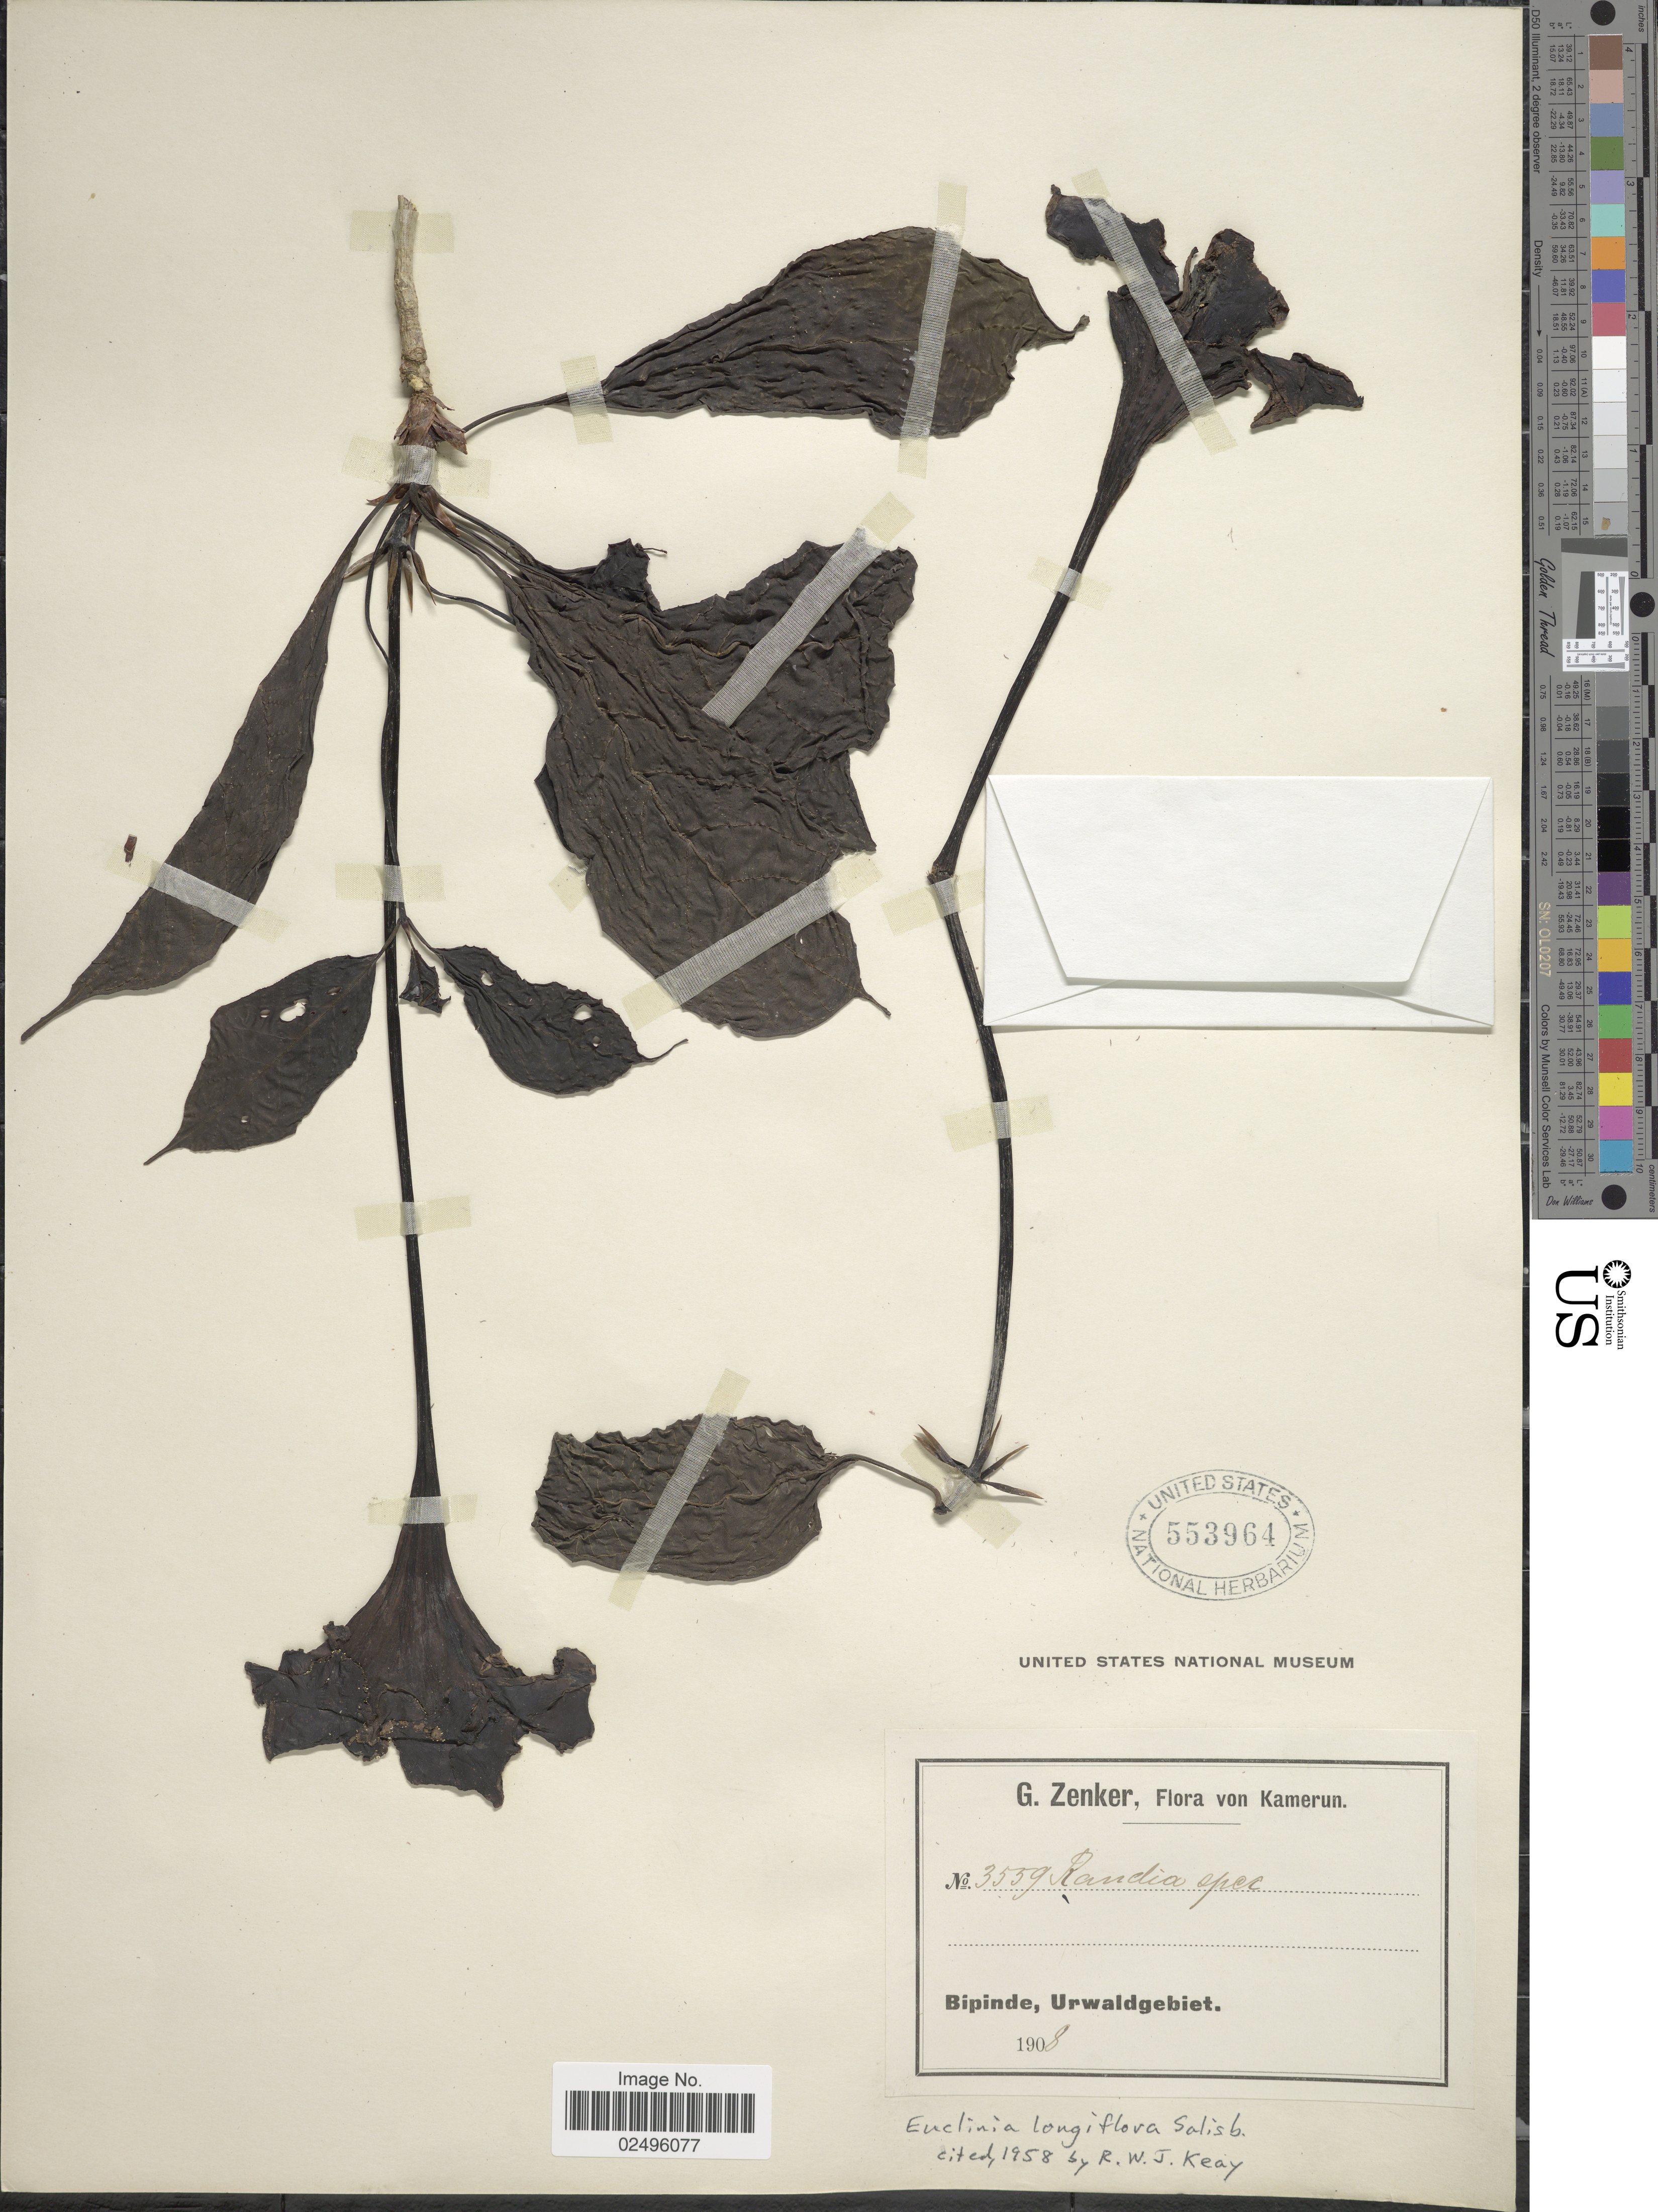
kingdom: Plantae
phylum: Tracheophyta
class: Magnoliopsida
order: Gentianales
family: Rubiaceae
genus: Euclinia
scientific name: Euclinia longiflora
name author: Salisb.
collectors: G. A. Zenker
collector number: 3559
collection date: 1908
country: Cameroon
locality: Bipinde, Urwaldgebiet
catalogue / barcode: US 553964